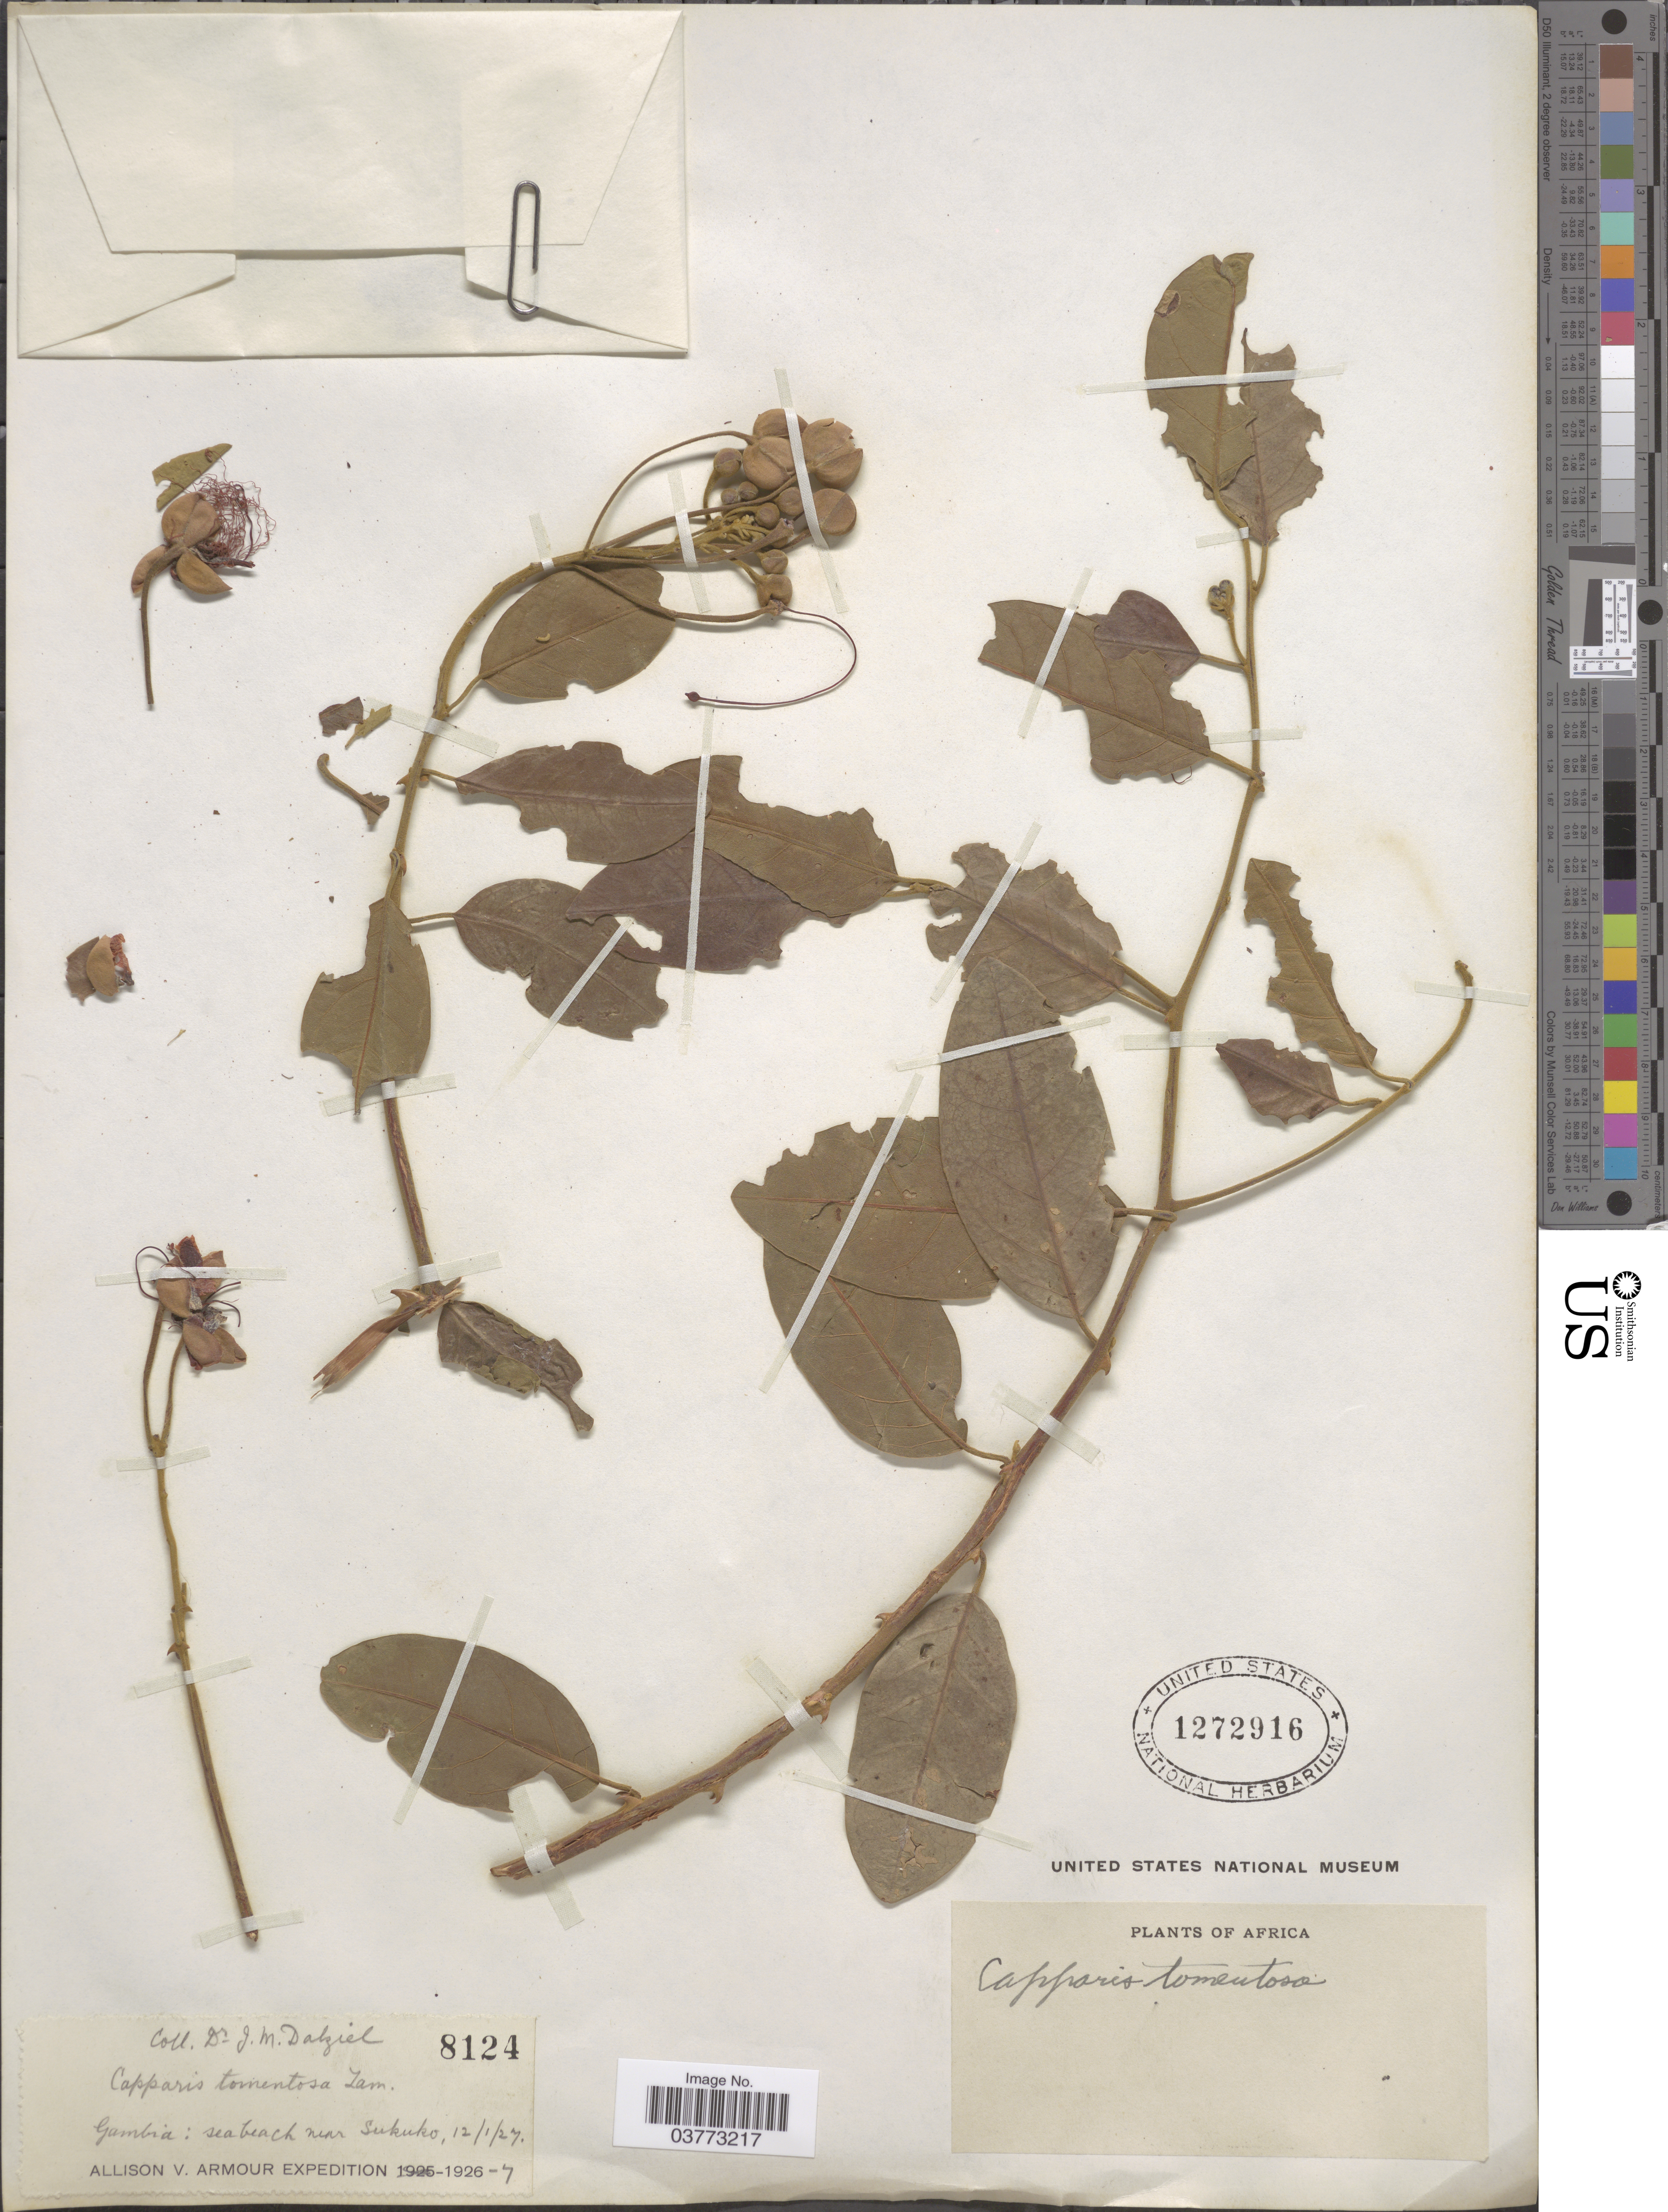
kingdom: Plantae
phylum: Tracheophyta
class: Magnoliopsida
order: Brassicales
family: Capparaceae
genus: Capparis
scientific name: Capparis tomentosa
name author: Lam.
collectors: J. Dalziel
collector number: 8124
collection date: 1927-01-12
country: Gambia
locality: Seabeach near Sukuko.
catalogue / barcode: US 1272916